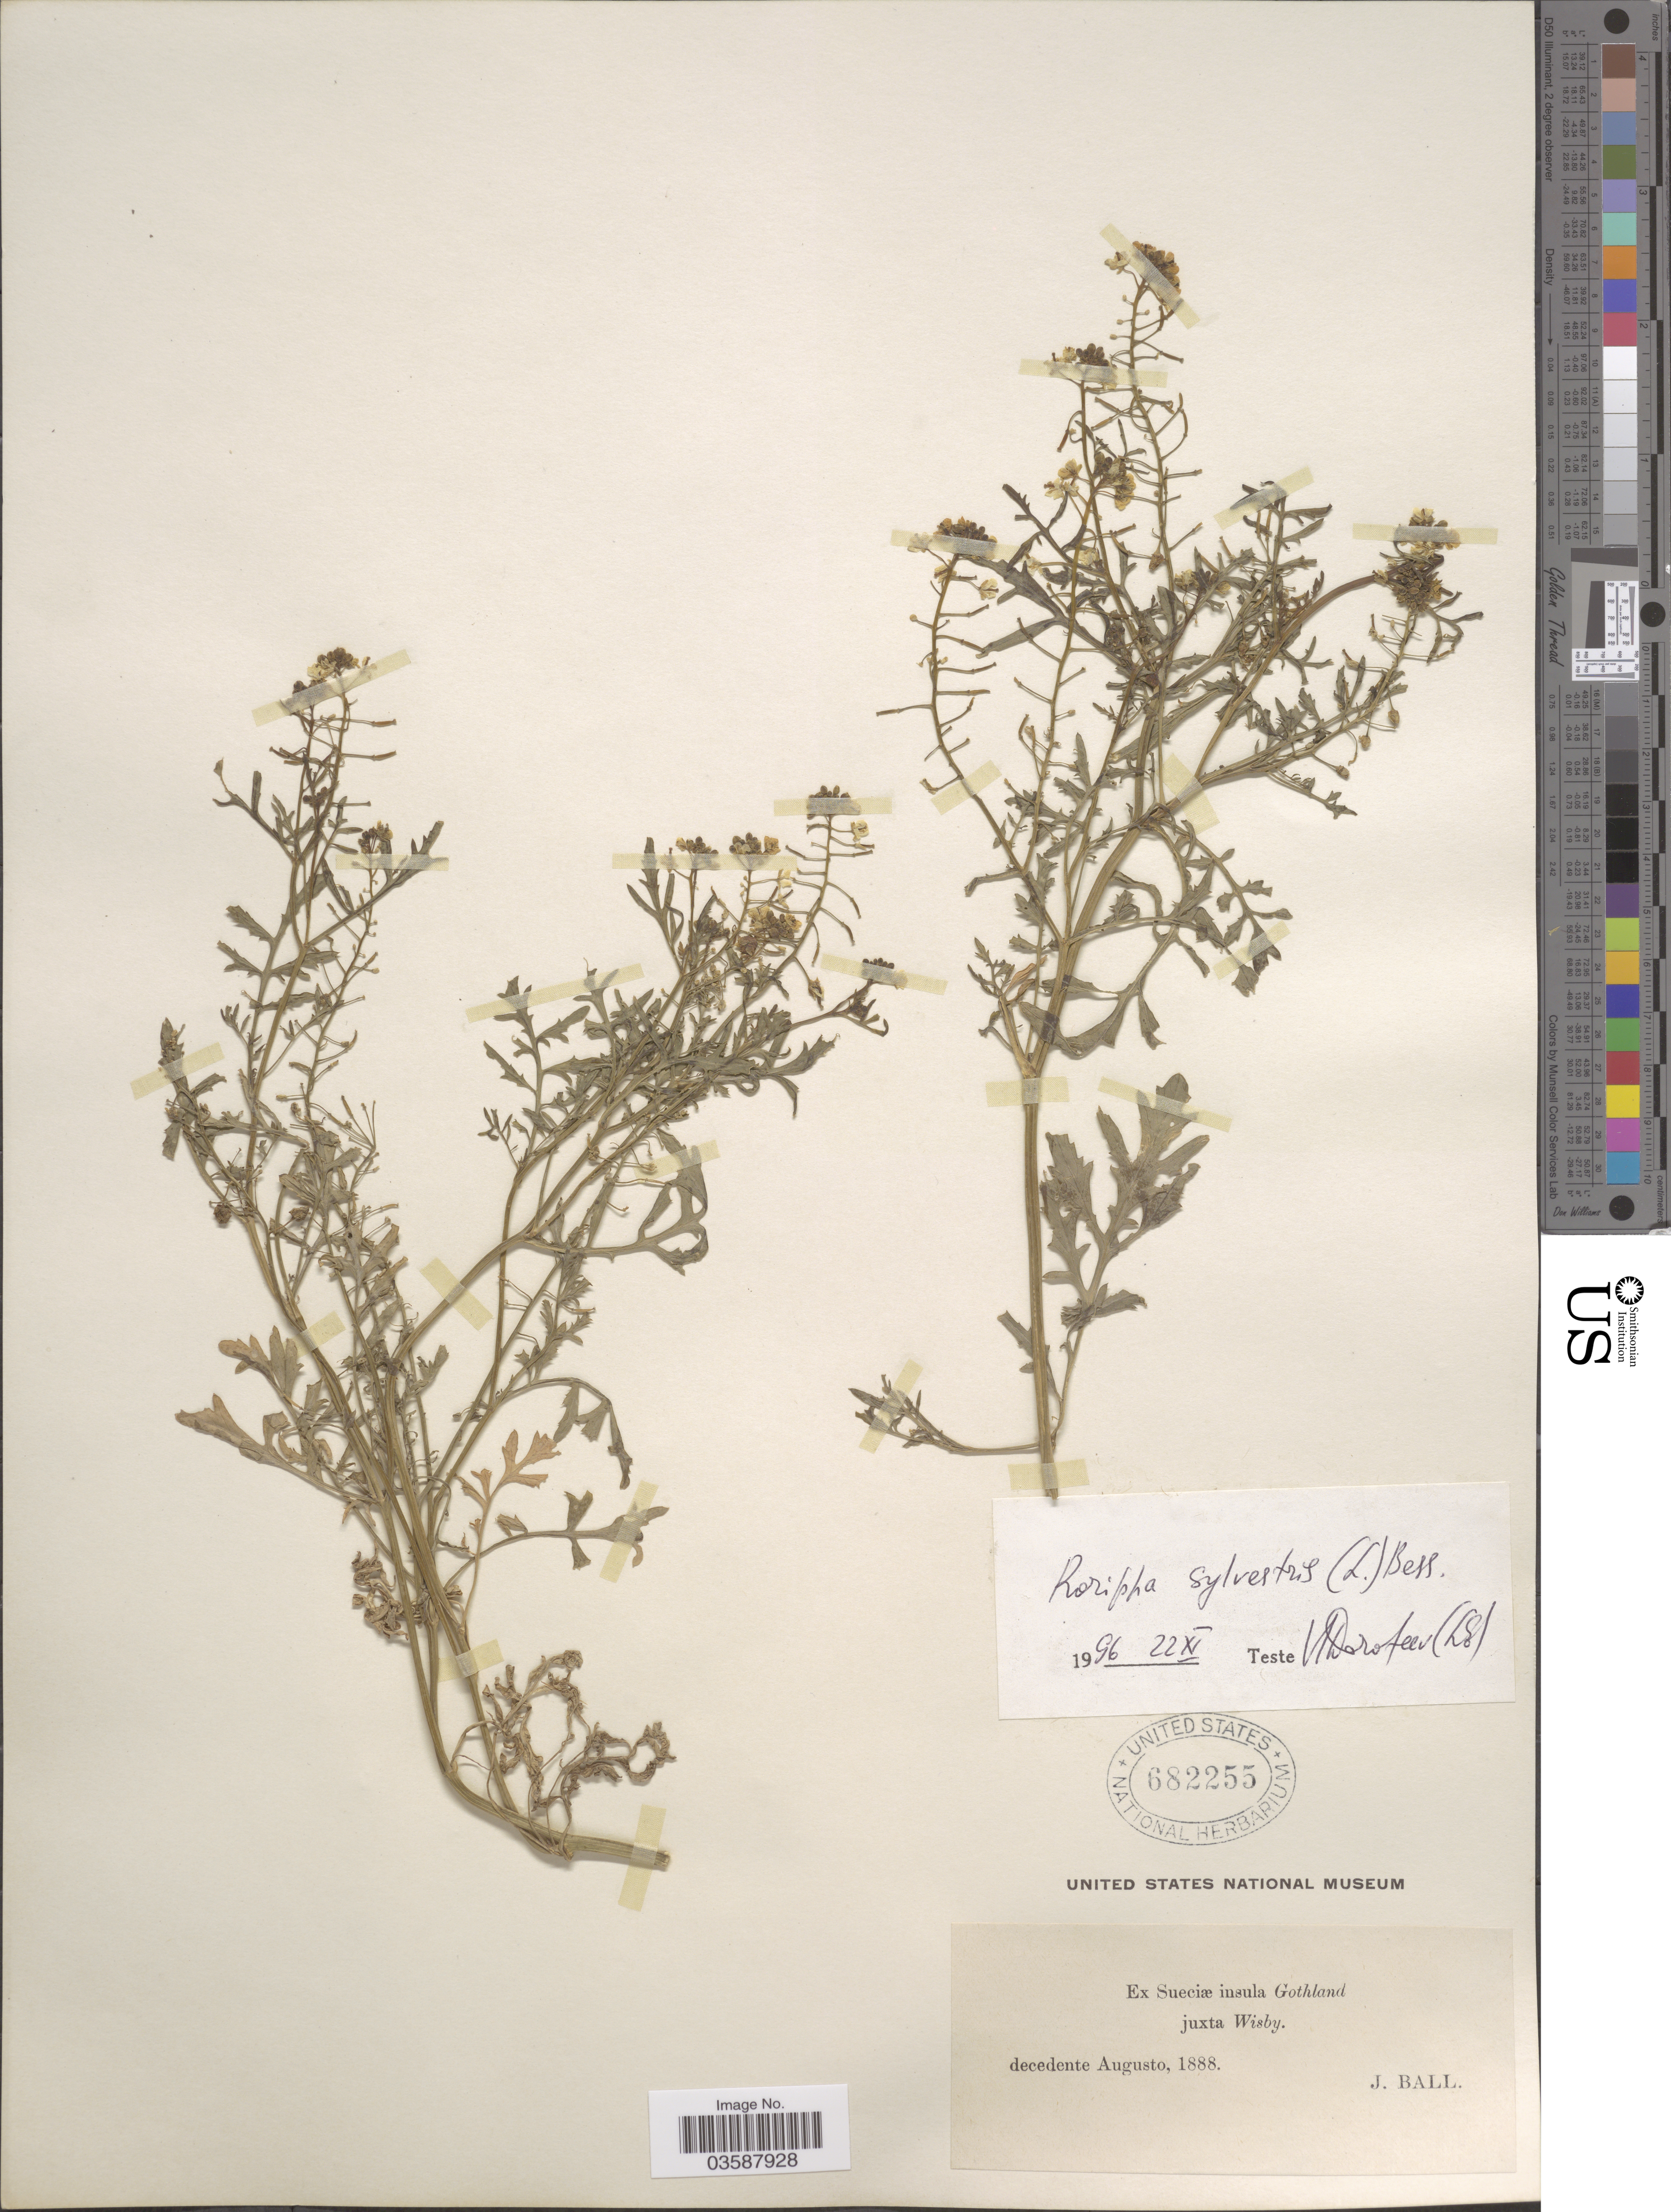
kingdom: Plantae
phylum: Tracheophyta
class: Magnoliopsida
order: Brassicales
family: Brassicaceae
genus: Rorippa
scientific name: Rorippa sylvestris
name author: (L.) Besser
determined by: Dorofeyev, V. I.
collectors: J. Ball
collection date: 1888-08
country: Sweden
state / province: Gotland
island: Gotland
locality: Ex Sueciæ insula Gothland juxta Wisby.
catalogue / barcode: US 682255